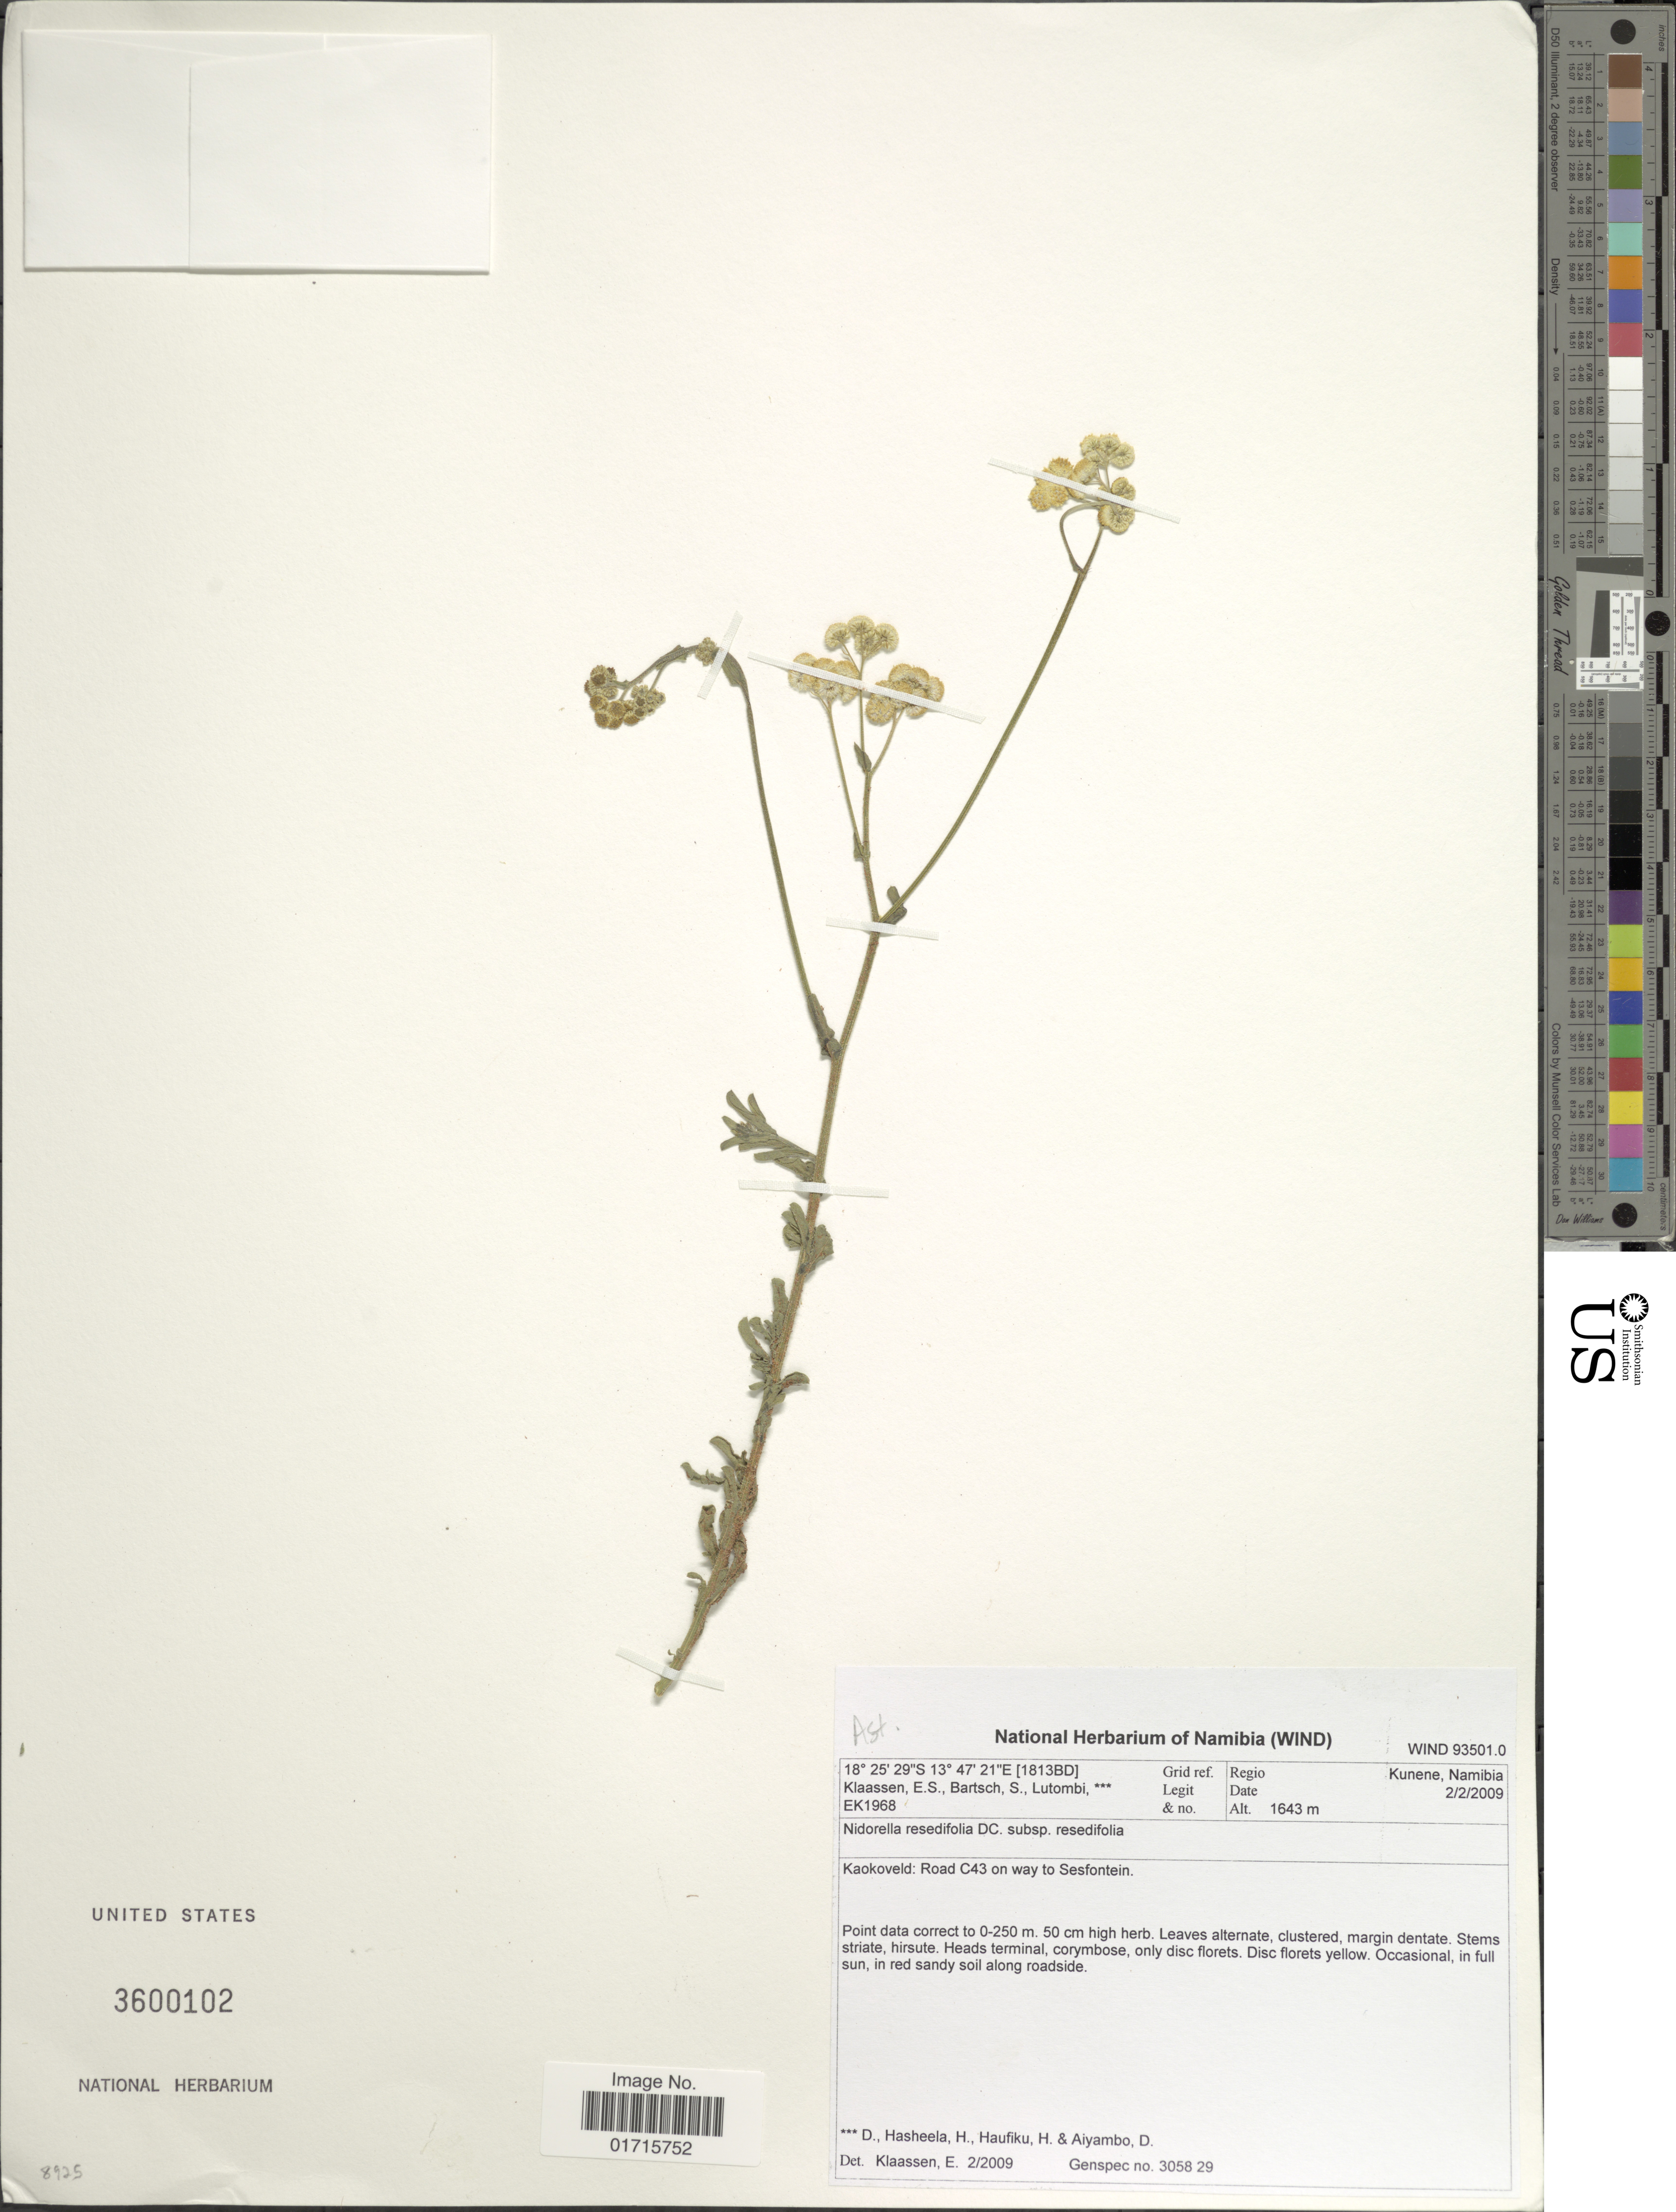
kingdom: Plantae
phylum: Tracheophyta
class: Magnoliopsida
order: Asterales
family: Asteraceae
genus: Nidorella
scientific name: Nidorella resedifolia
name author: DC.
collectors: E. S. Klassen, S. Bartsch, D. Lutombi, H. Hasheela & et al.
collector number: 1968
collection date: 2009-02-02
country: Namibia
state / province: Kunene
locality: Regio Kunene, Namibia. Kaokoveld: Road C43 on way to Sestfontein.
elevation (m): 1643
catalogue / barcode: US 3600102